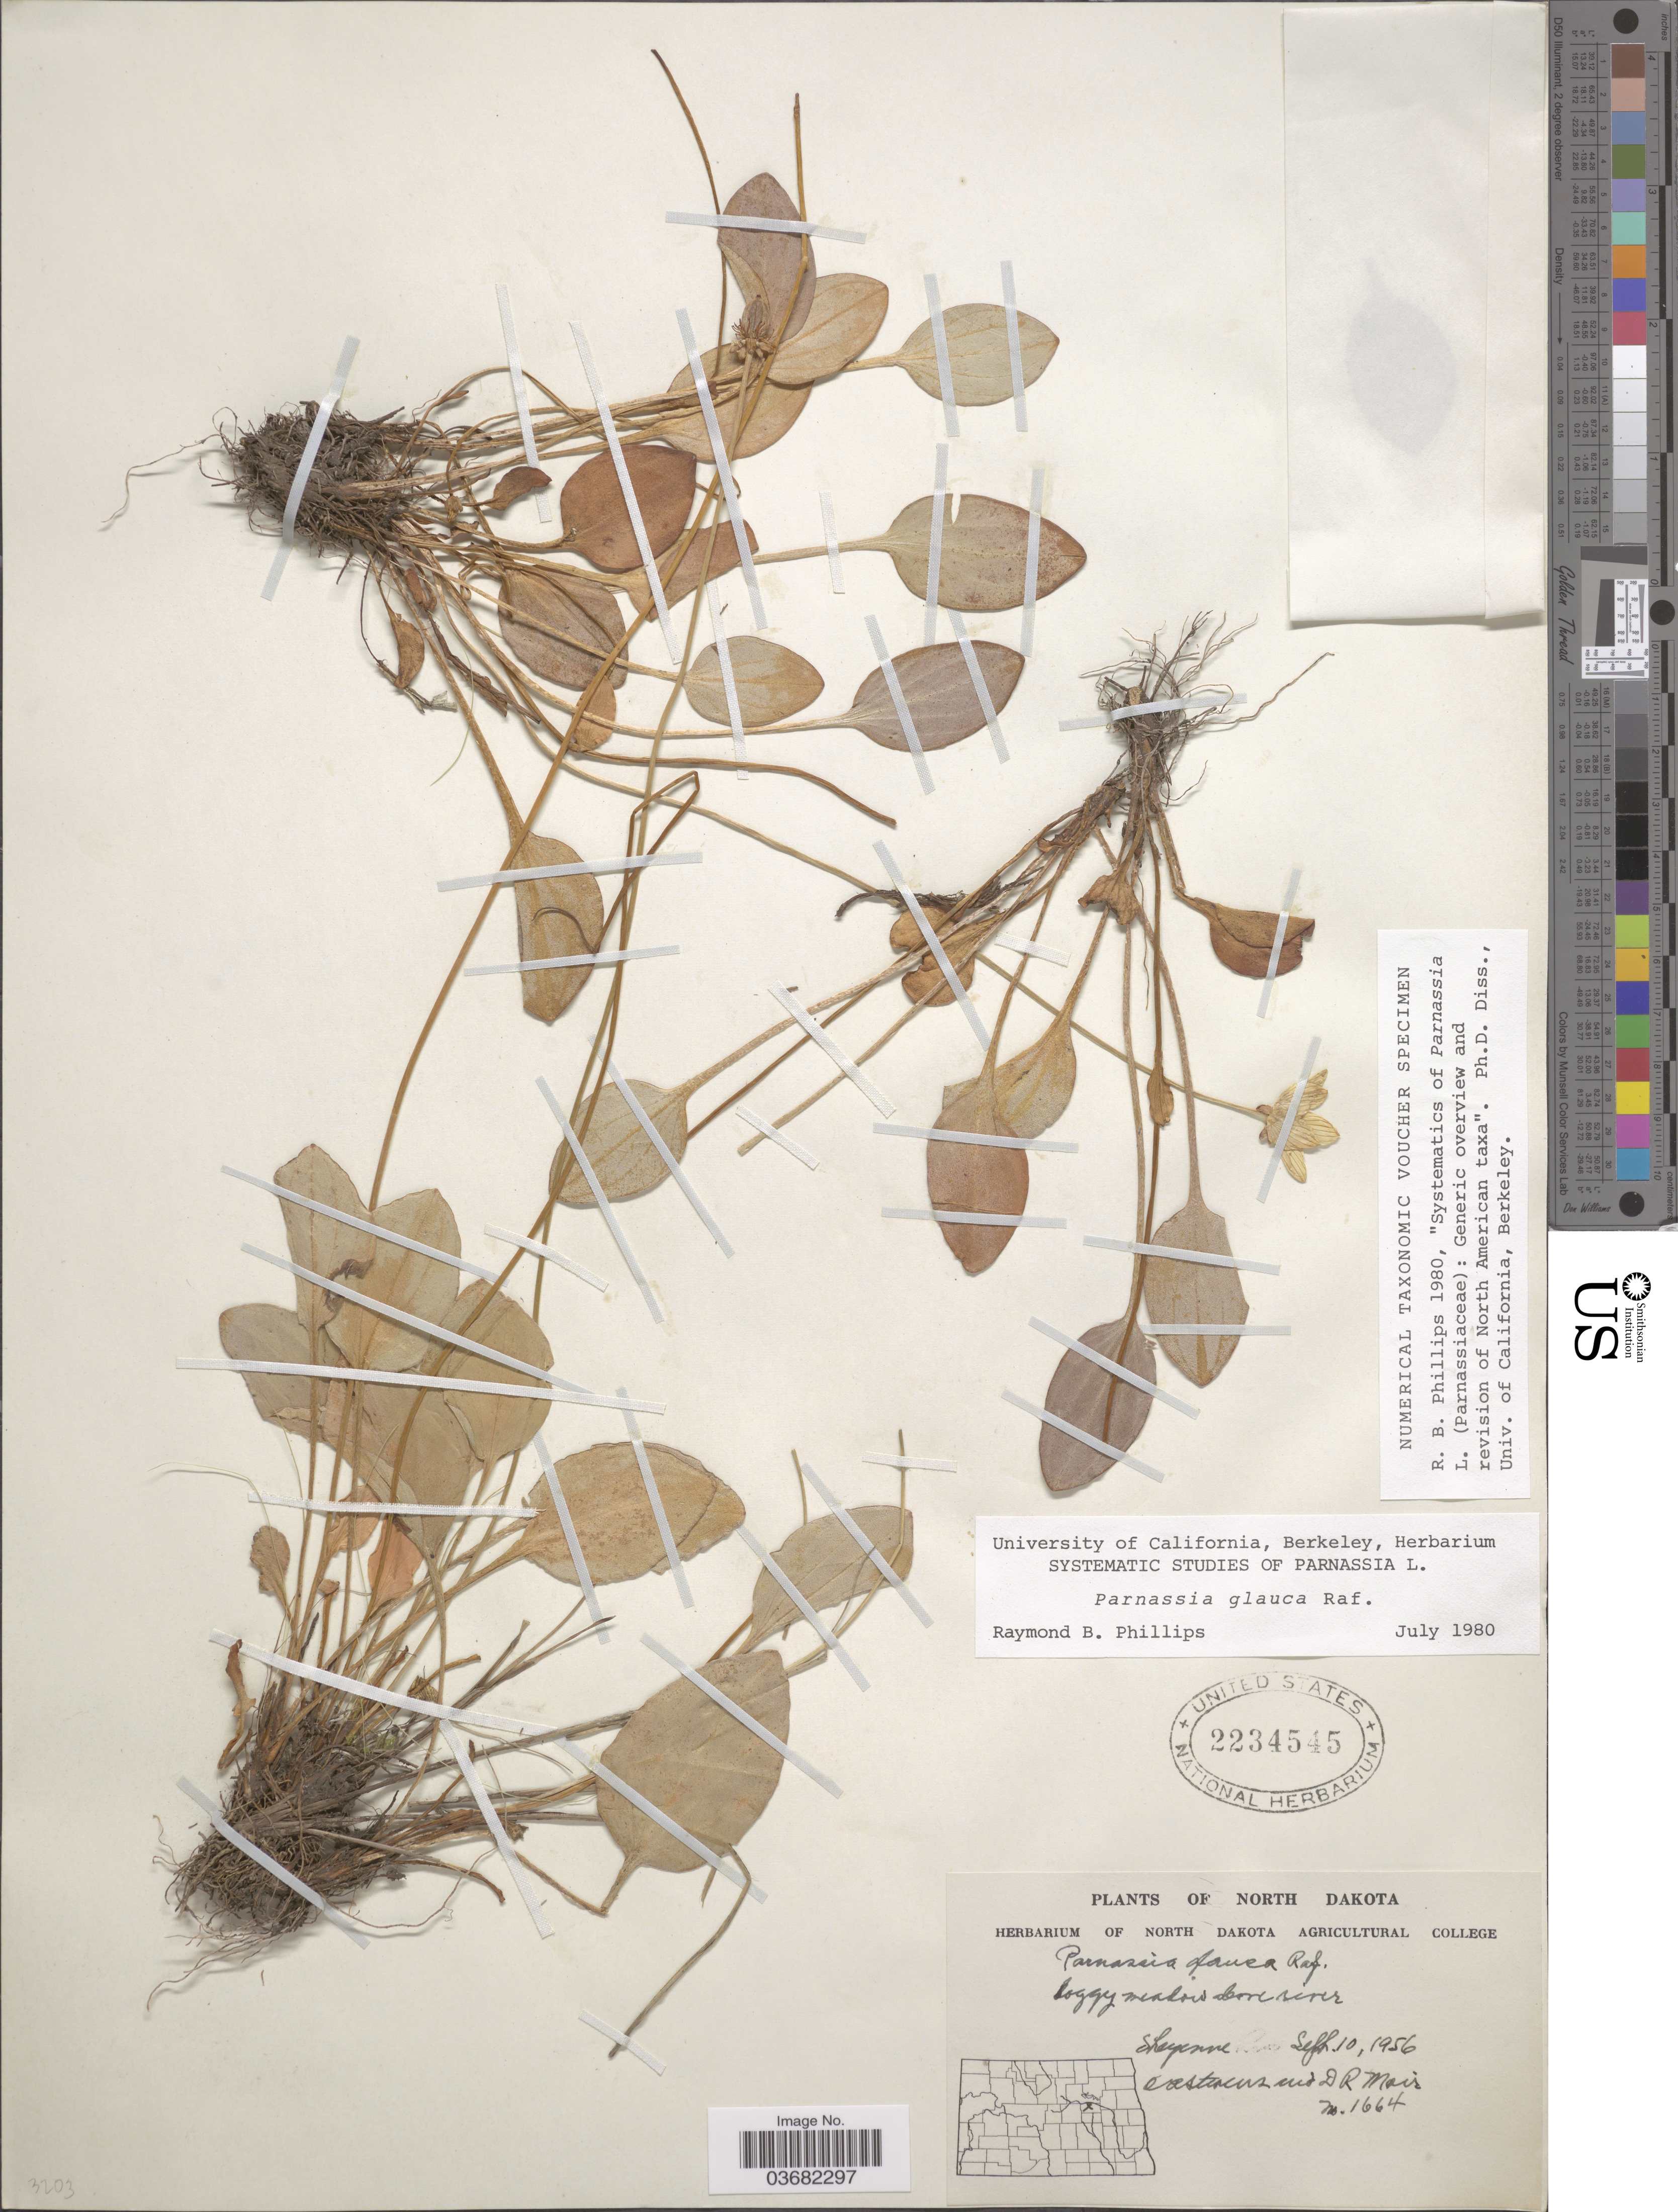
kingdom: Plantae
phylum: Tracheophyta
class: Magnoliopsida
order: Celastrales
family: Parnassiaceae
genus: Parnassia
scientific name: Parnassia glauca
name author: Raf.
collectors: O. A. Stevens & D. Moir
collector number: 1664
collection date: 1956-09-10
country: United States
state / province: North Dakota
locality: Sheyenne.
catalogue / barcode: US 2234545